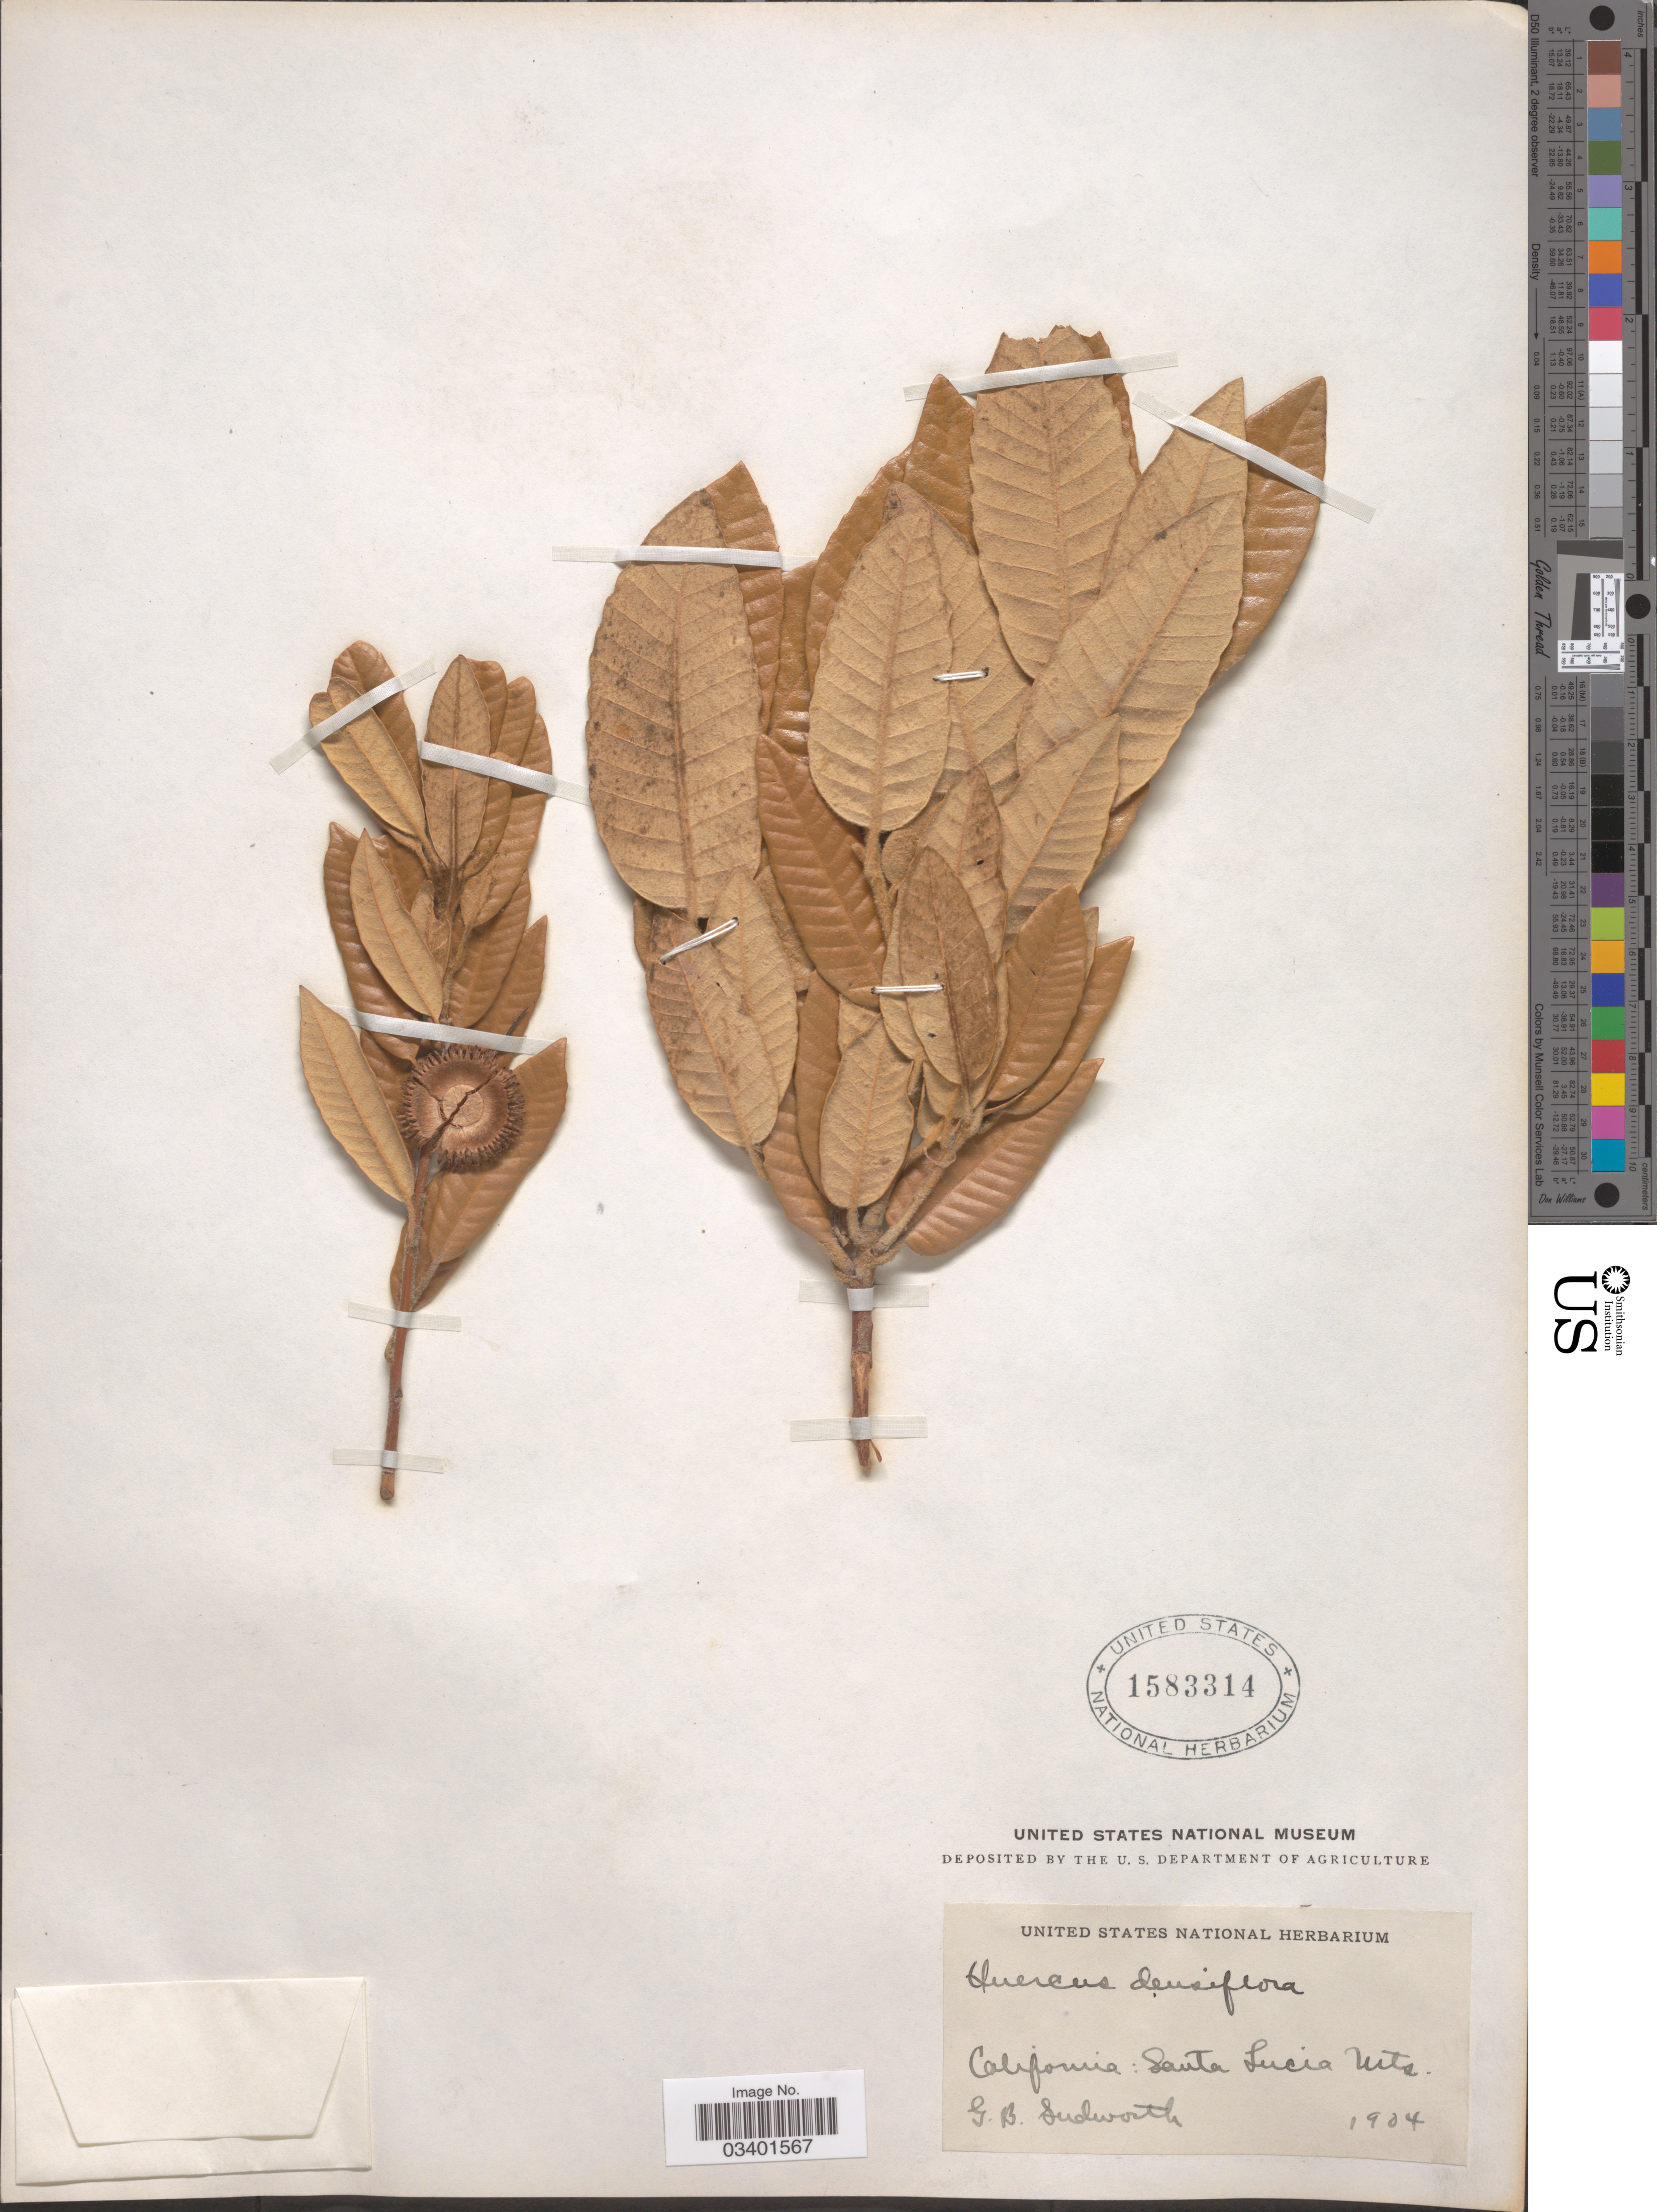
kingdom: Plantae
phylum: Tracheophyta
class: Magnoliopsida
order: Fagales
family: Fagaceae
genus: Notholithocarpus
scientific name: Notholithocarpus densiflorus var. densiflorus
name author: (Hook. & Arn.) P. S. Manos et al.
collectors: G. B. Sudworth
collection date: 1904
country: United States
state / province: California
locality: Santa Lucia Mts.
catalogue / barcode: US 1583314